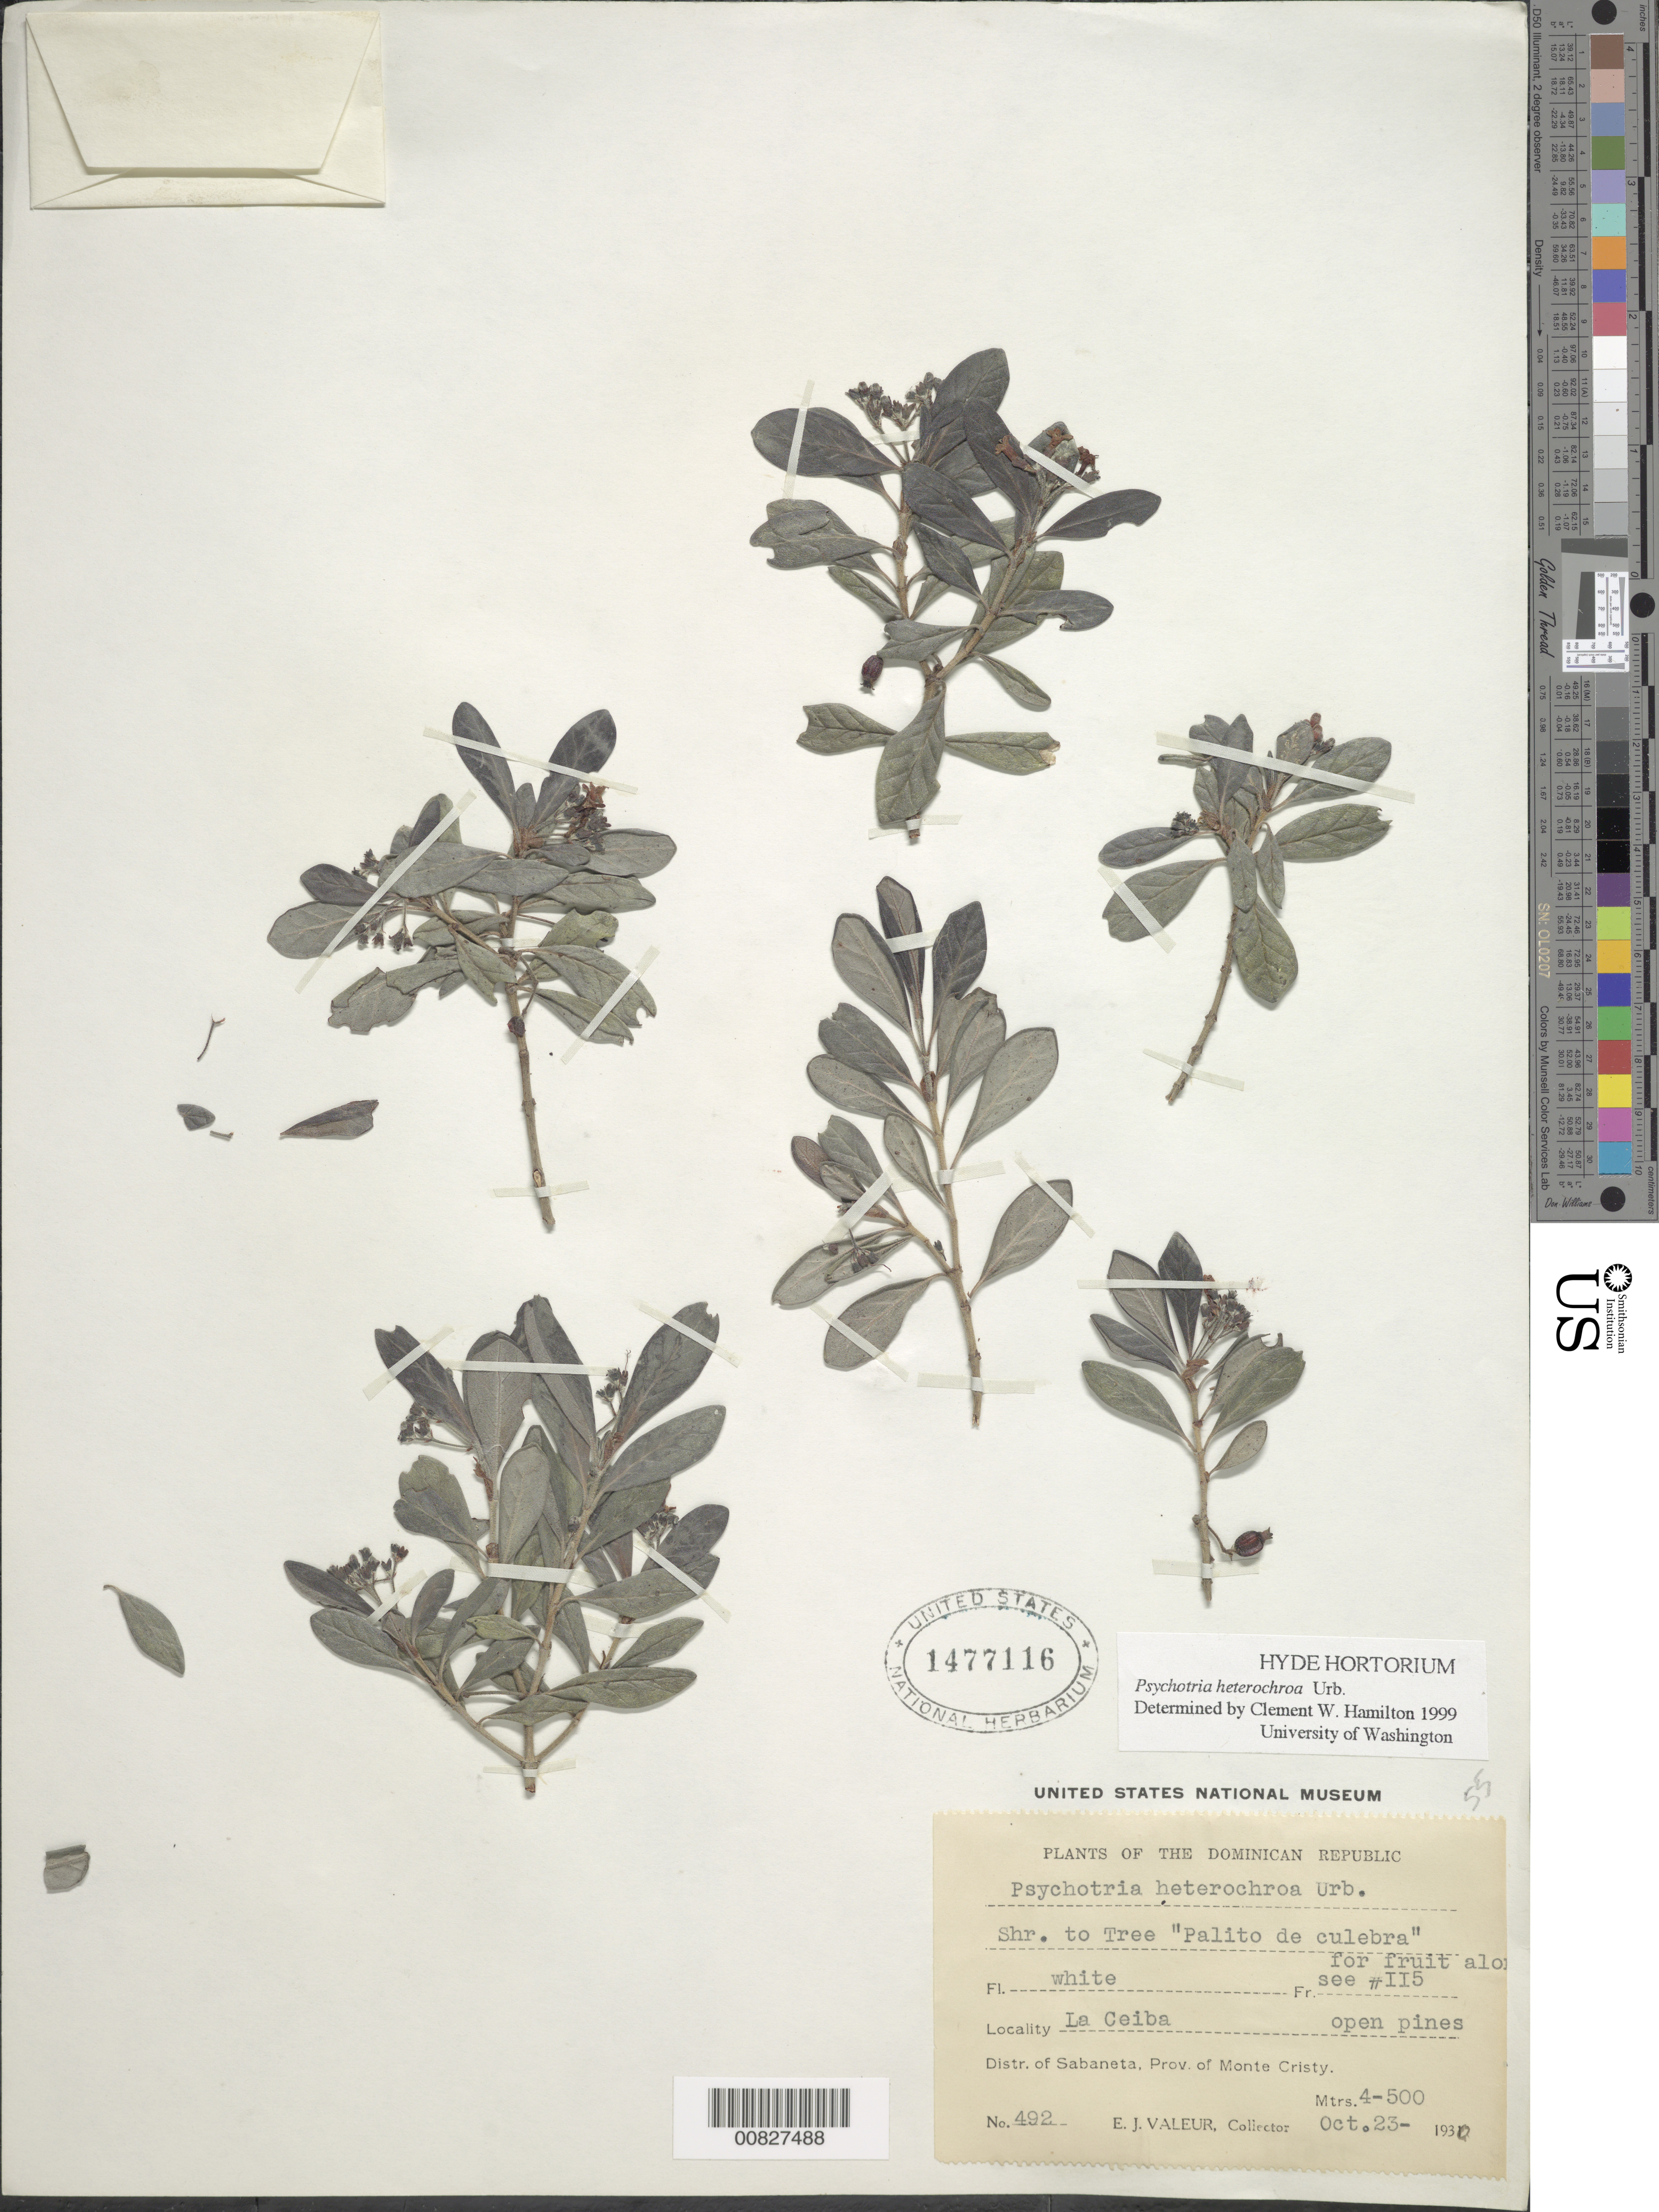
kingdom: Plantae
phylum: Tracheophyta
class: Magnoliopsida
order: Gentianales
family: Rubiaceae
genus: Psychotria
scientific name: Psychotria heterochroa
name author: Urb.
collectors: E. Valeur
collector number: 492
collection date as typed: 23 Oct 1930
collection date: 1930-10-23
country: Dominican Republic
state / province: Monte Cristi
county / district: Sabaneta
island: Hispaniola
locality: La Ceiba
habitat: Open pines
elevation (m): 400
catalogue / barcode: US 1477116